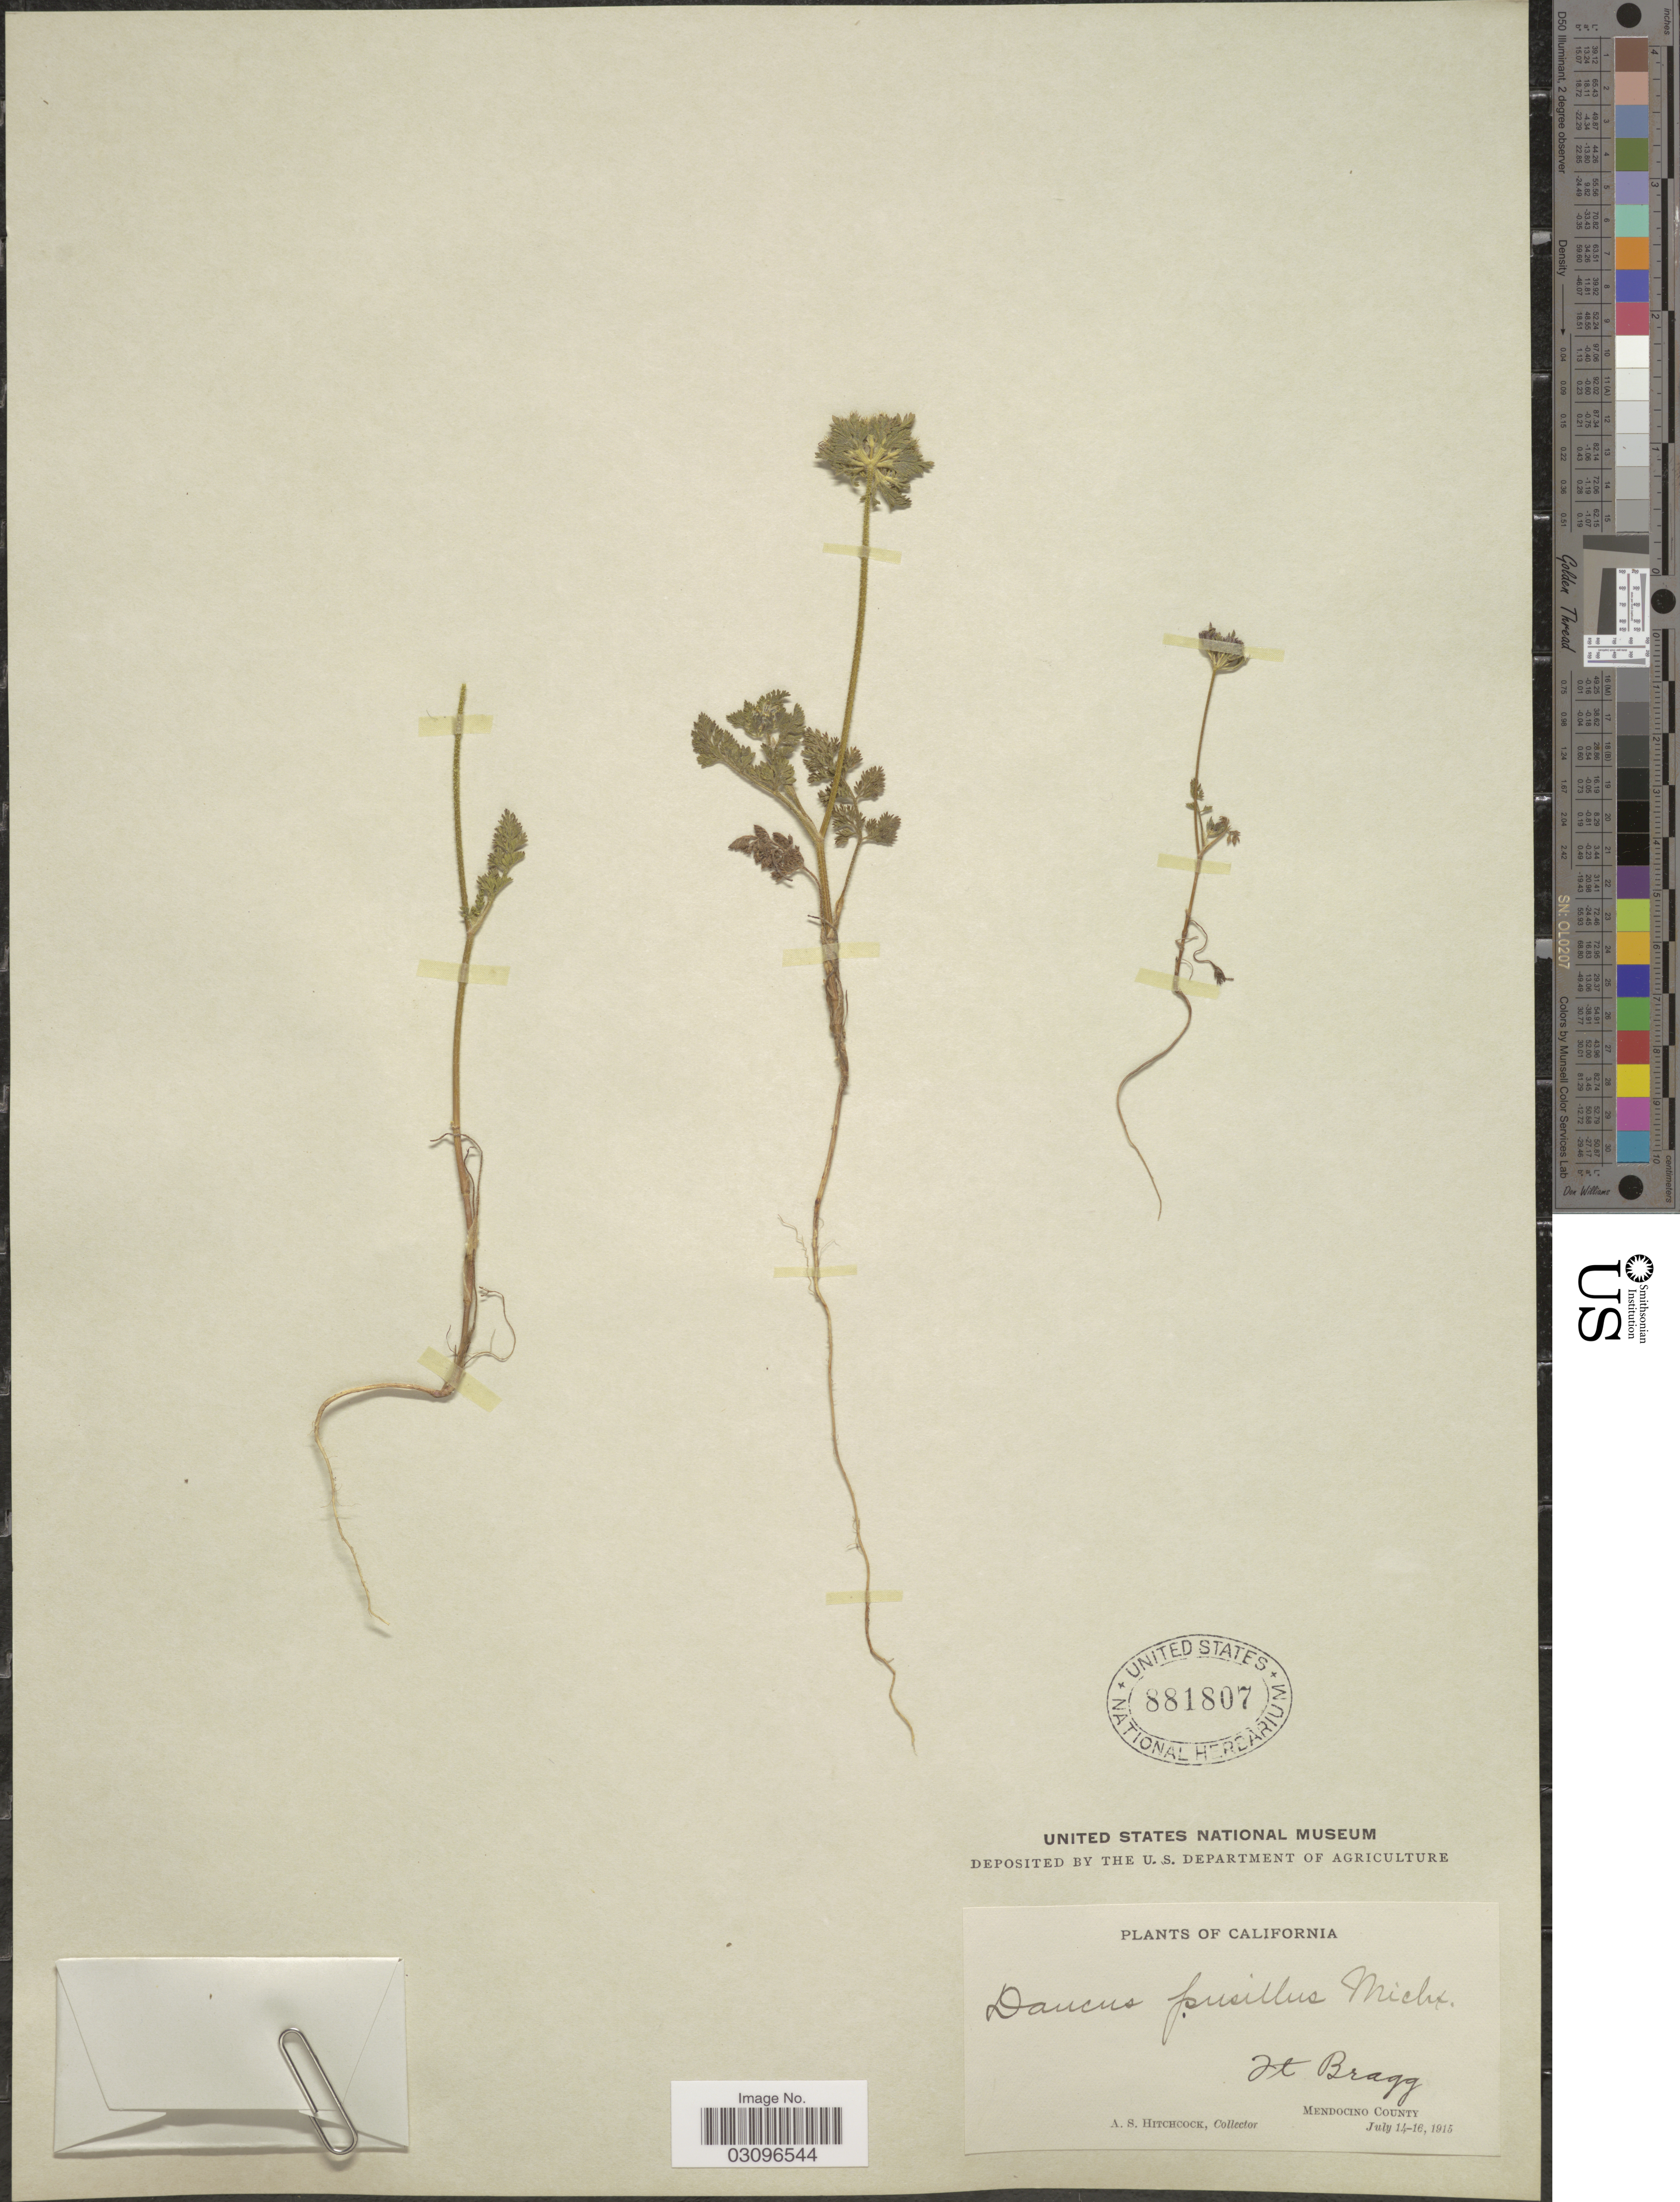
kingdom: Plantae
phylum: Tracheophyta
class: Magnoliopsida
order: Apiales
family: Apiaceae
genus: Daucus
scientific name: Daucus pusillus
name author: Michx.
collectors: A. S. Hitchcock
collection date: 1915-07-14/1915-07-16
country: United States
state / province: California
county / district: Mendocino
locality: Ft Bragg, Mendocino County.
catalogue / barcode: US 881807